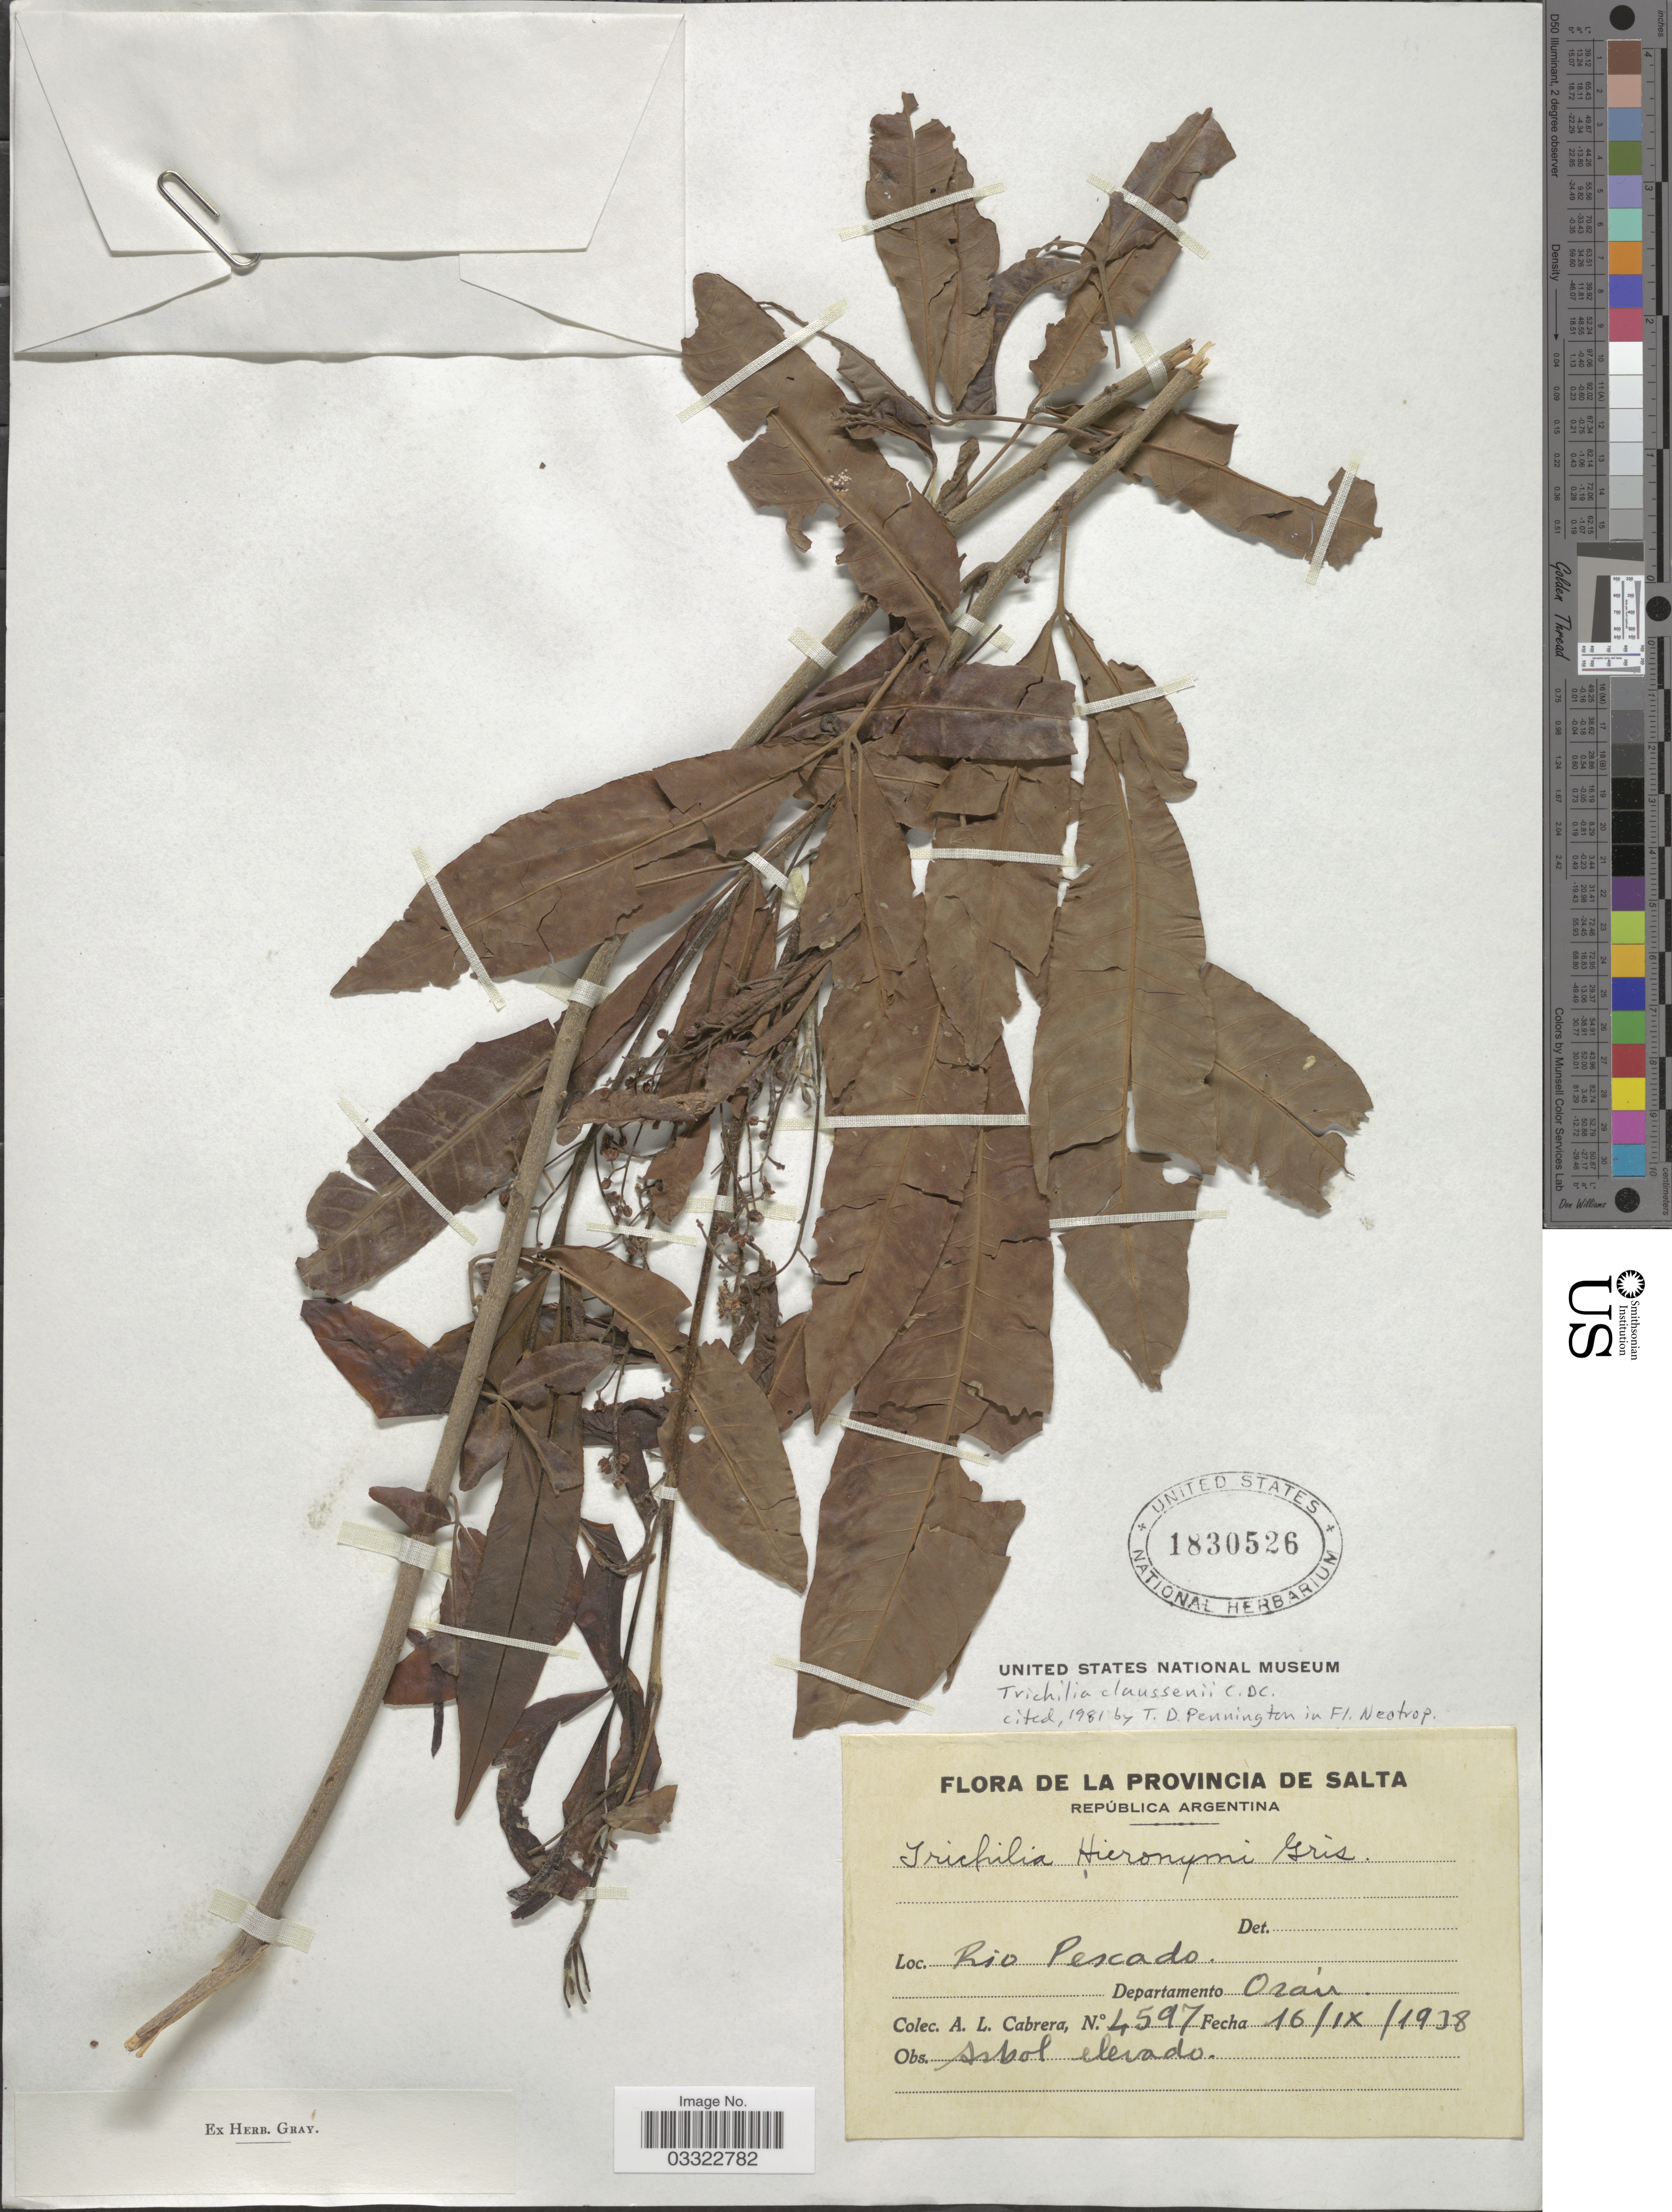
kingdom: Plantae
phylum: Tracheophyta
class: Magnoliopsida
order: Sapindales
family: Meliaceae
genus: Trichilia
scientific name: Trichilia claussenii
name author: C. DC. in Mart.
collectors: A. L. Cabrera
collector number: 4597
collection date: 1938-09-16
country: Argentina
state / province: Salta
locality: Rio Pescado. Departmento Orán.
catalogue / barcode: US 1830526